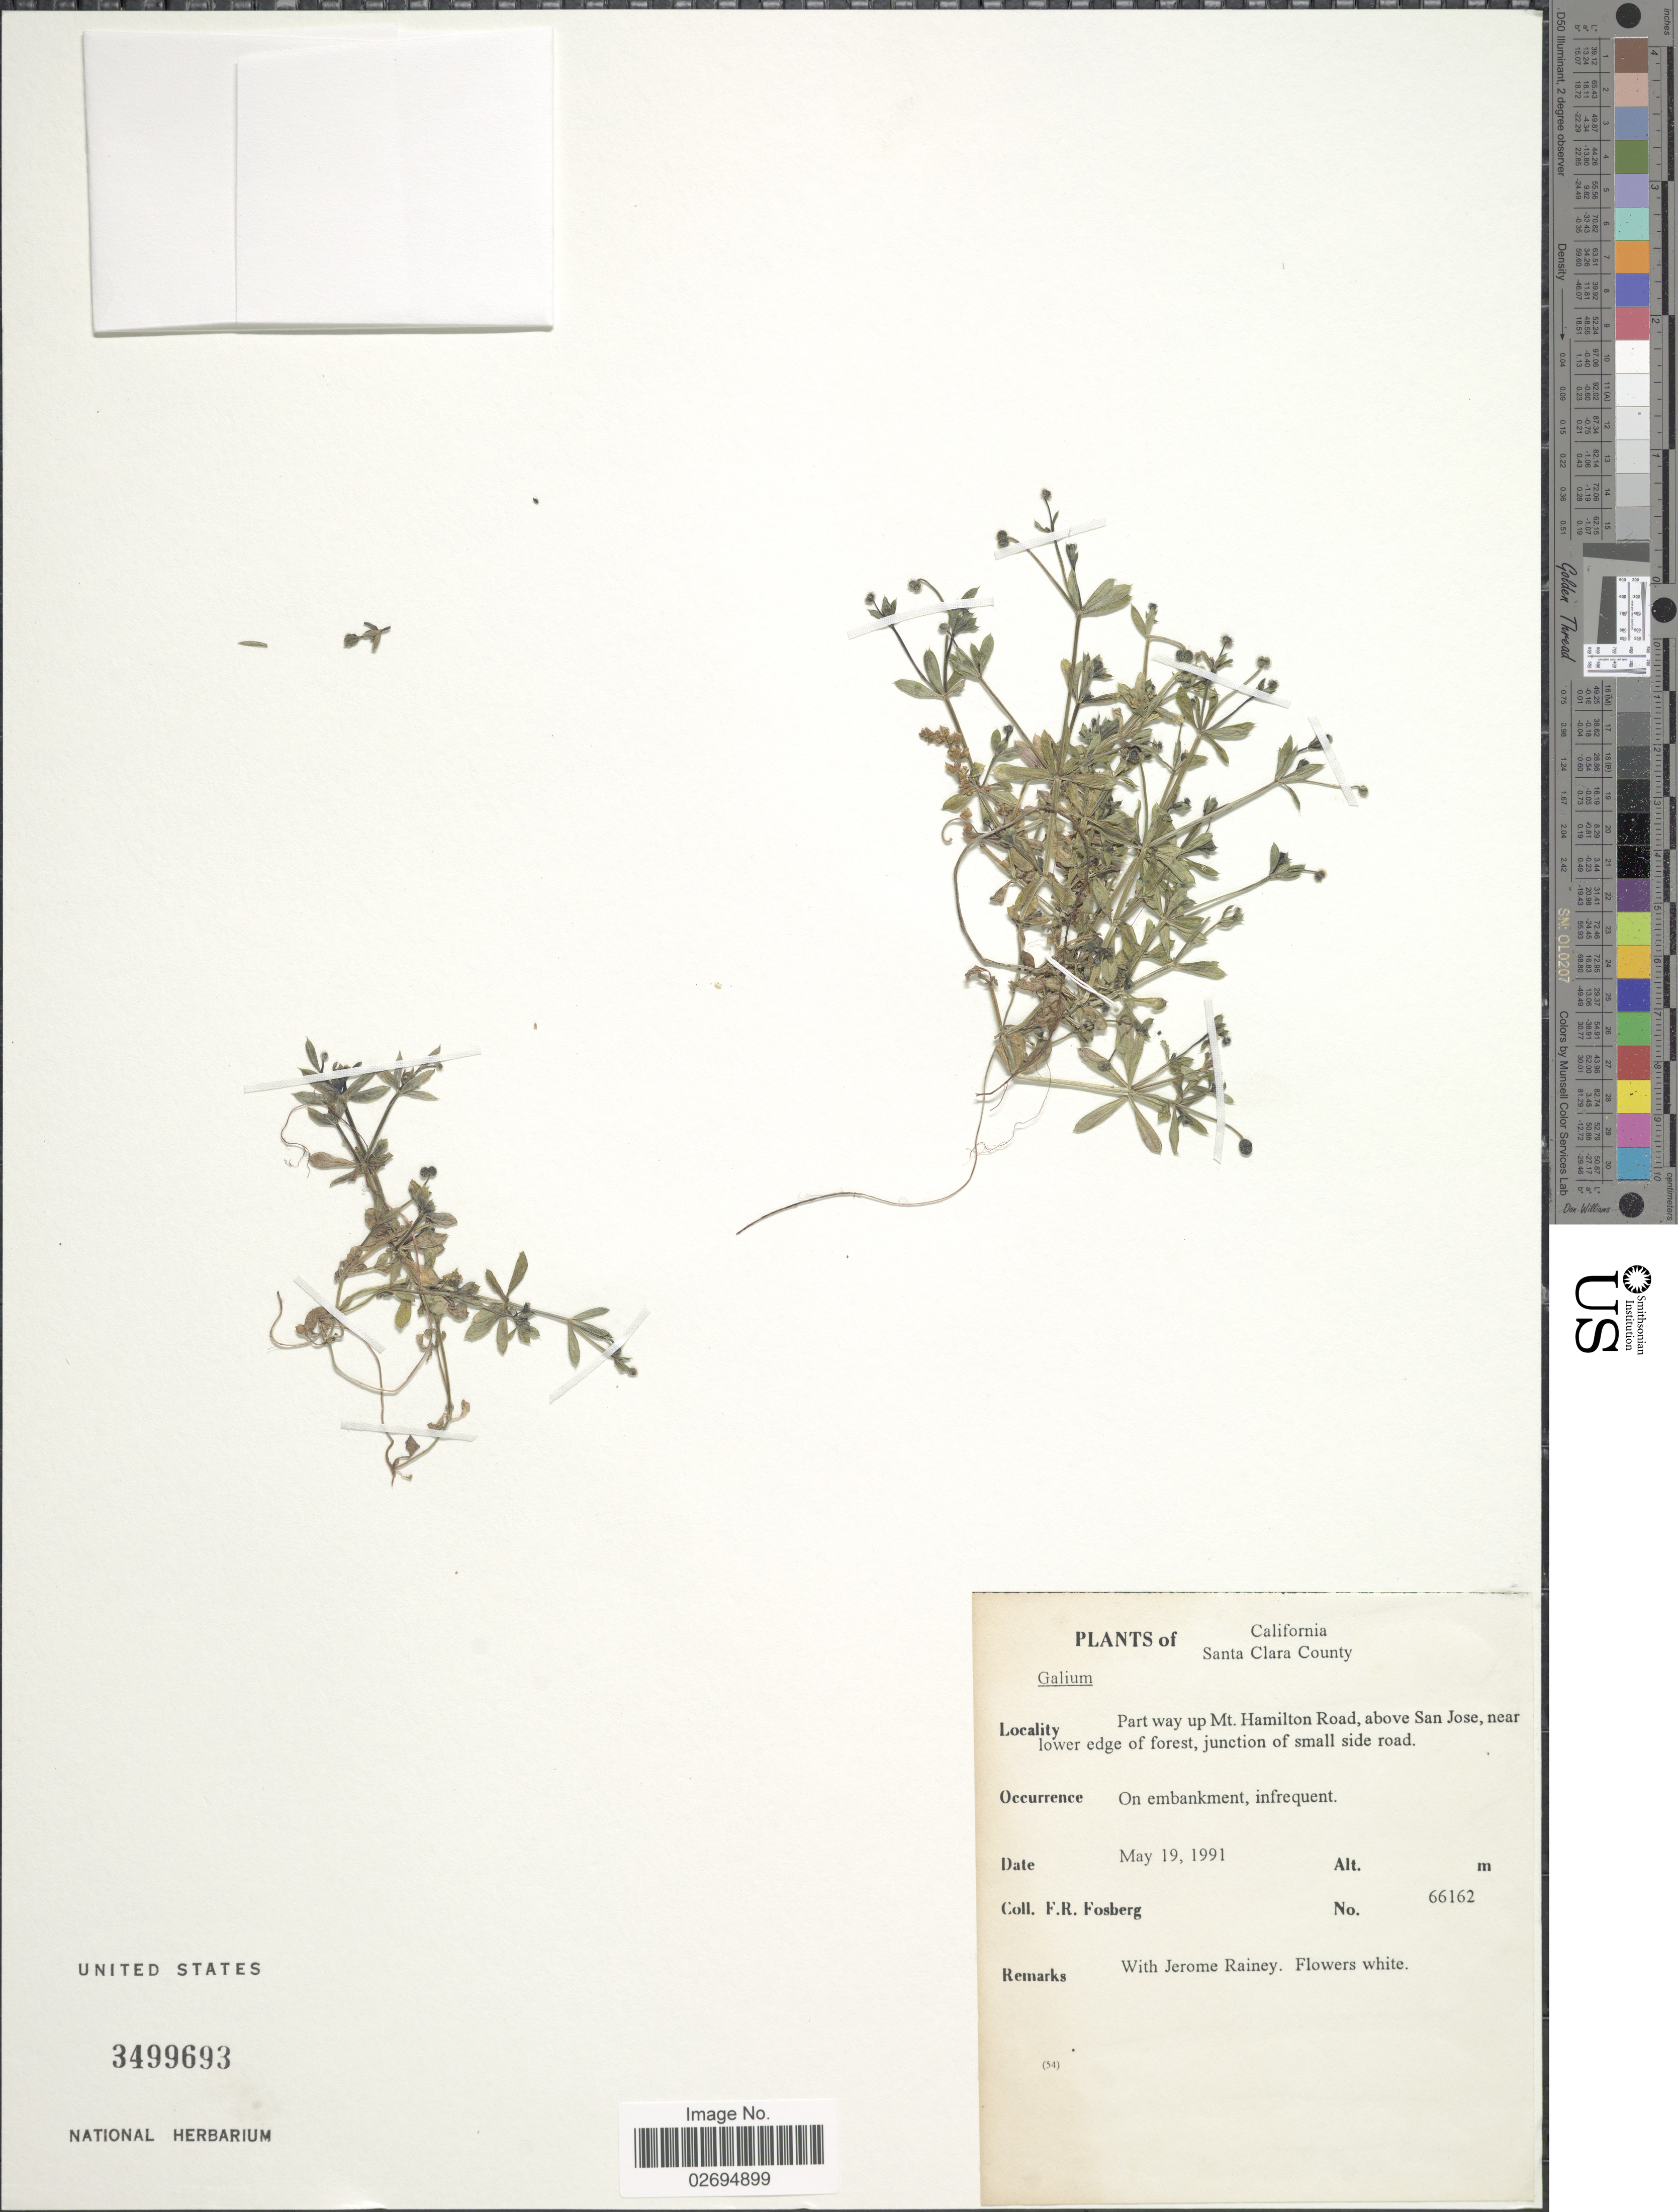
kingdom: Plantae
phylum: Tracheophyta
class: Magnoliopsida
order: Gentianales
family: Rubiaceae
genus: Galium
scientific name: Galium sp.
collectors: F. R. Fosberg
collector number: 66162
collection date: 1991-05-19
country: United States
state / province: California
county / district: Santa Clara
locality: Santa Clara County, Part way up Mt Hamilton Road, above San Jose, near lower edge of forest, junction of small side road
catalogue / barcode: US 3499693